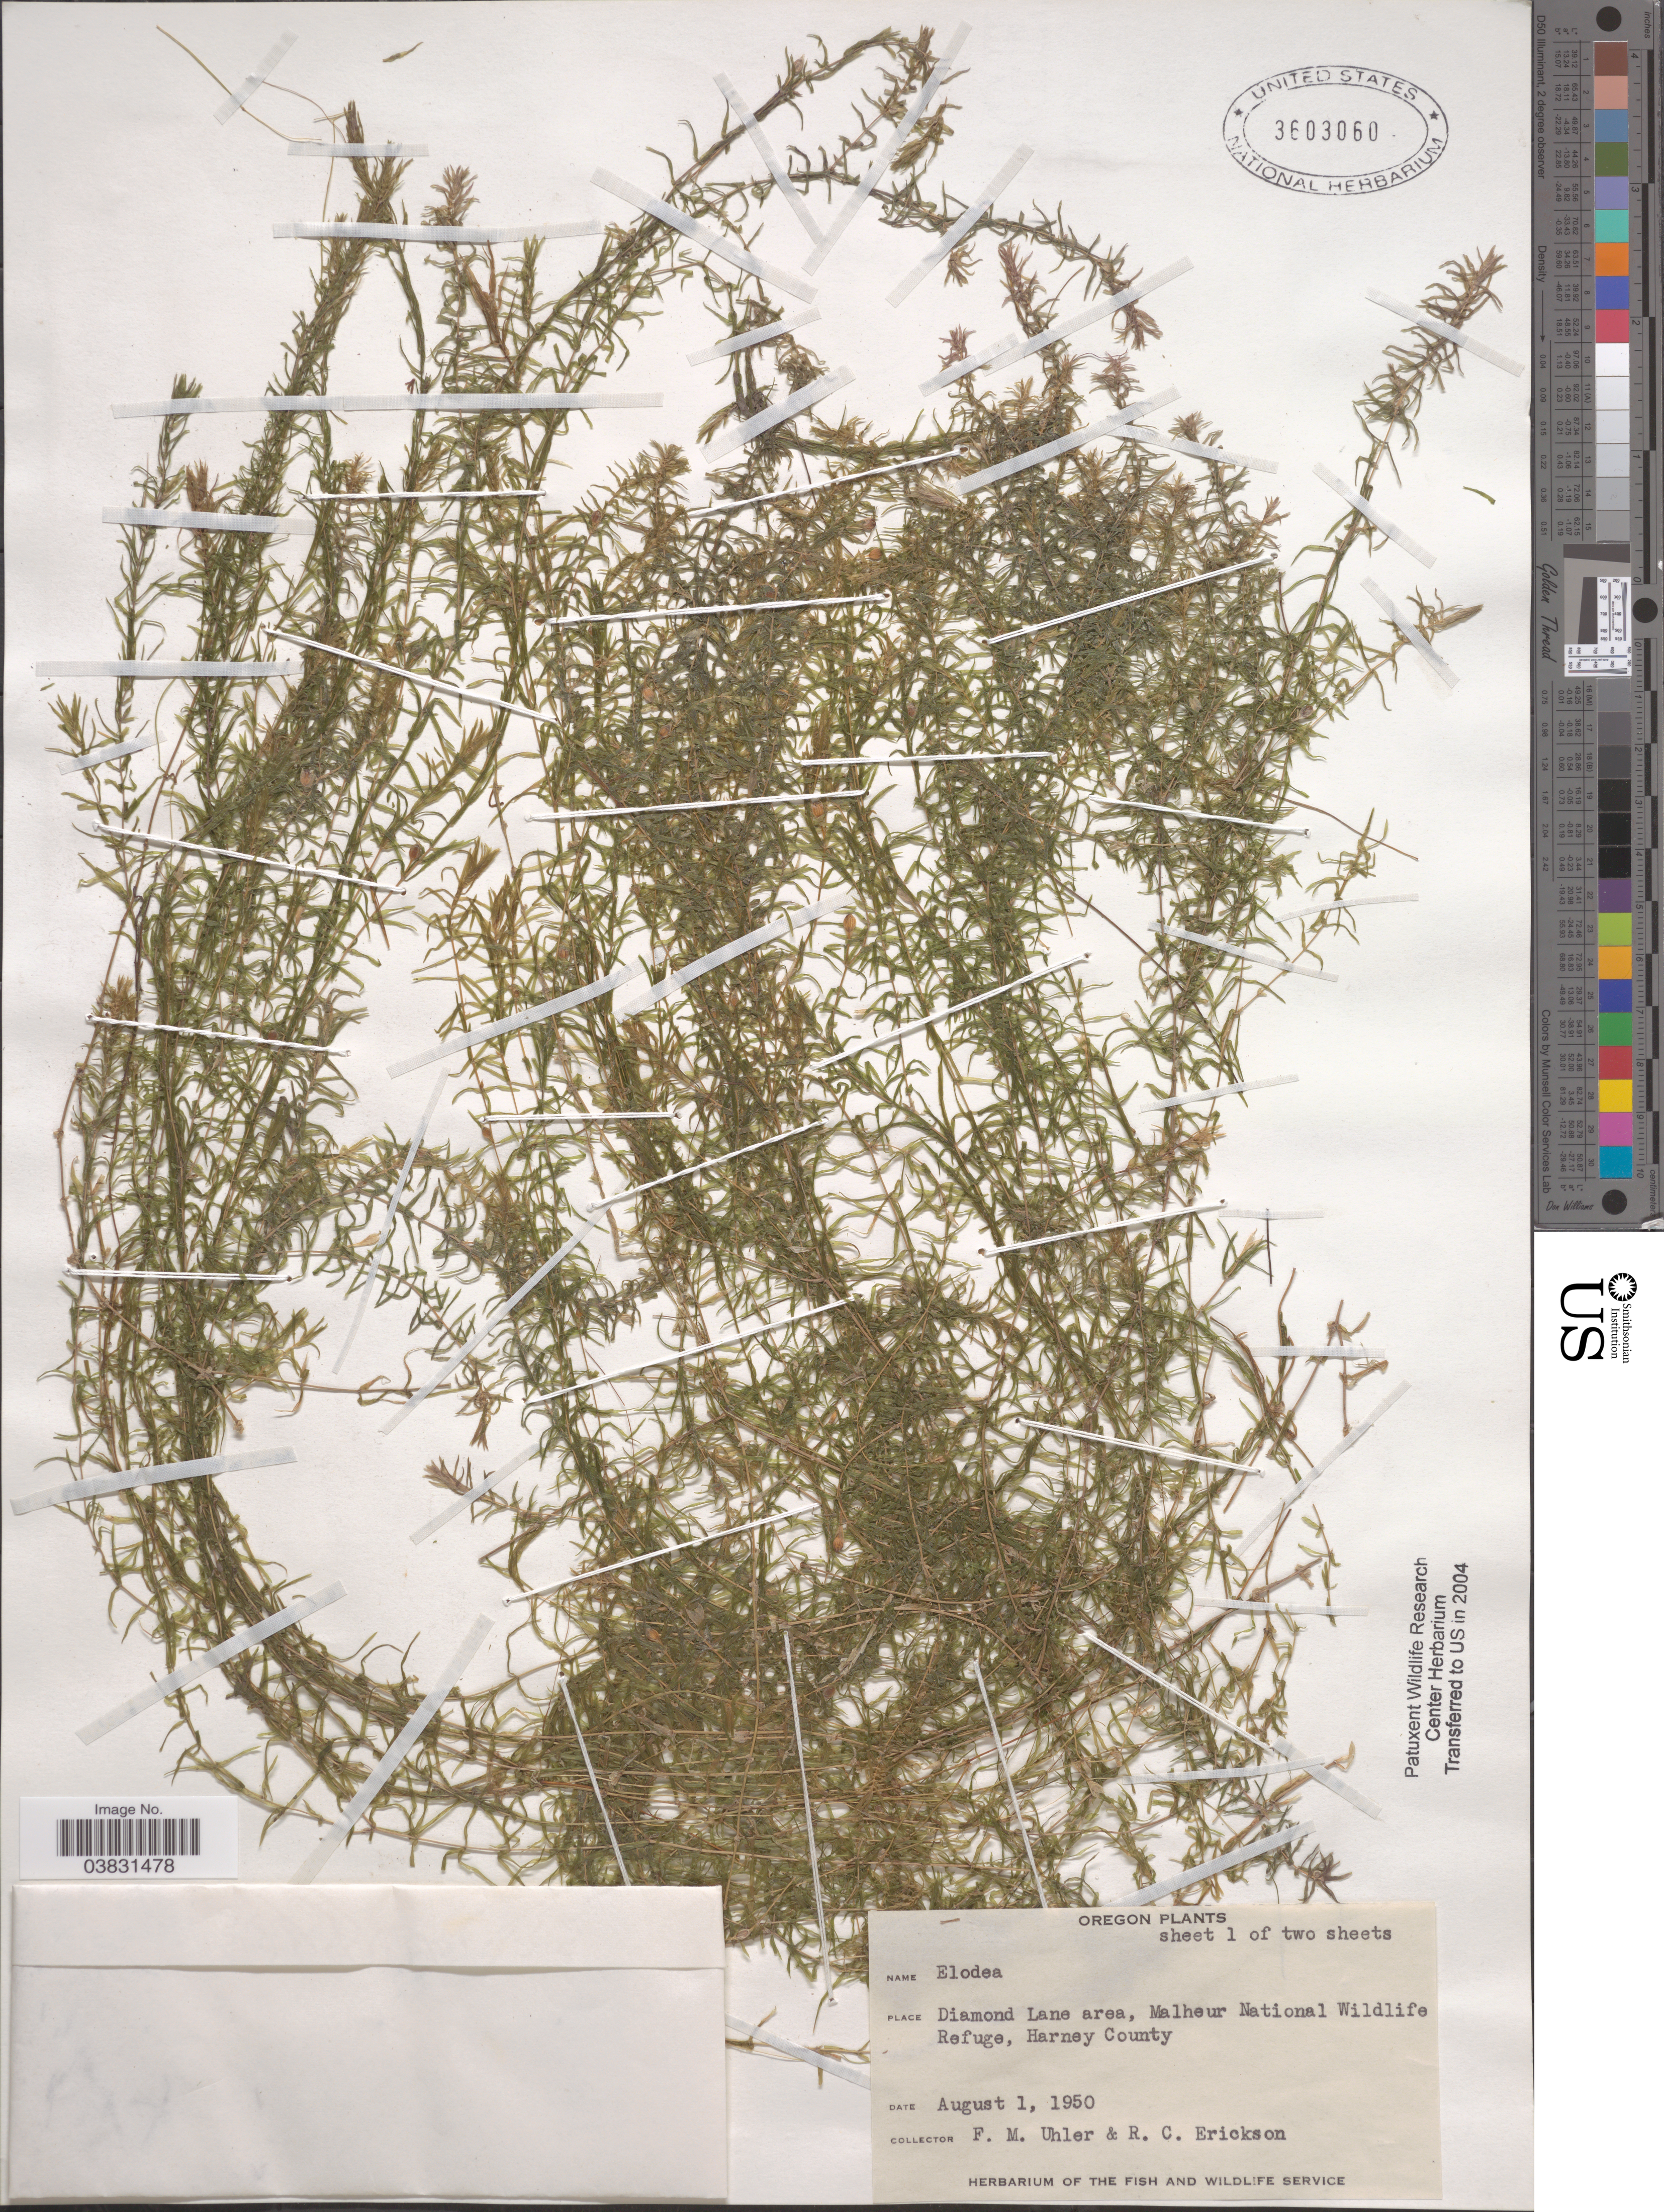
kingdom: Plantae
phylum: Tracheophyta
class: Liliopsida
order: Alismatales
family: Hydrocharitaceae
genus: Elodea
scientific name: Elodea sp.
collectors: F. M. Uhler & R. Erickson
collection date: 1950-08-01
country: United States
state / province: Oregon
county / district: Harney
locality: Diamond Lane area, Malheur National Wildlife Refuge, Harney County.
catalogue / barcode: US 3603060